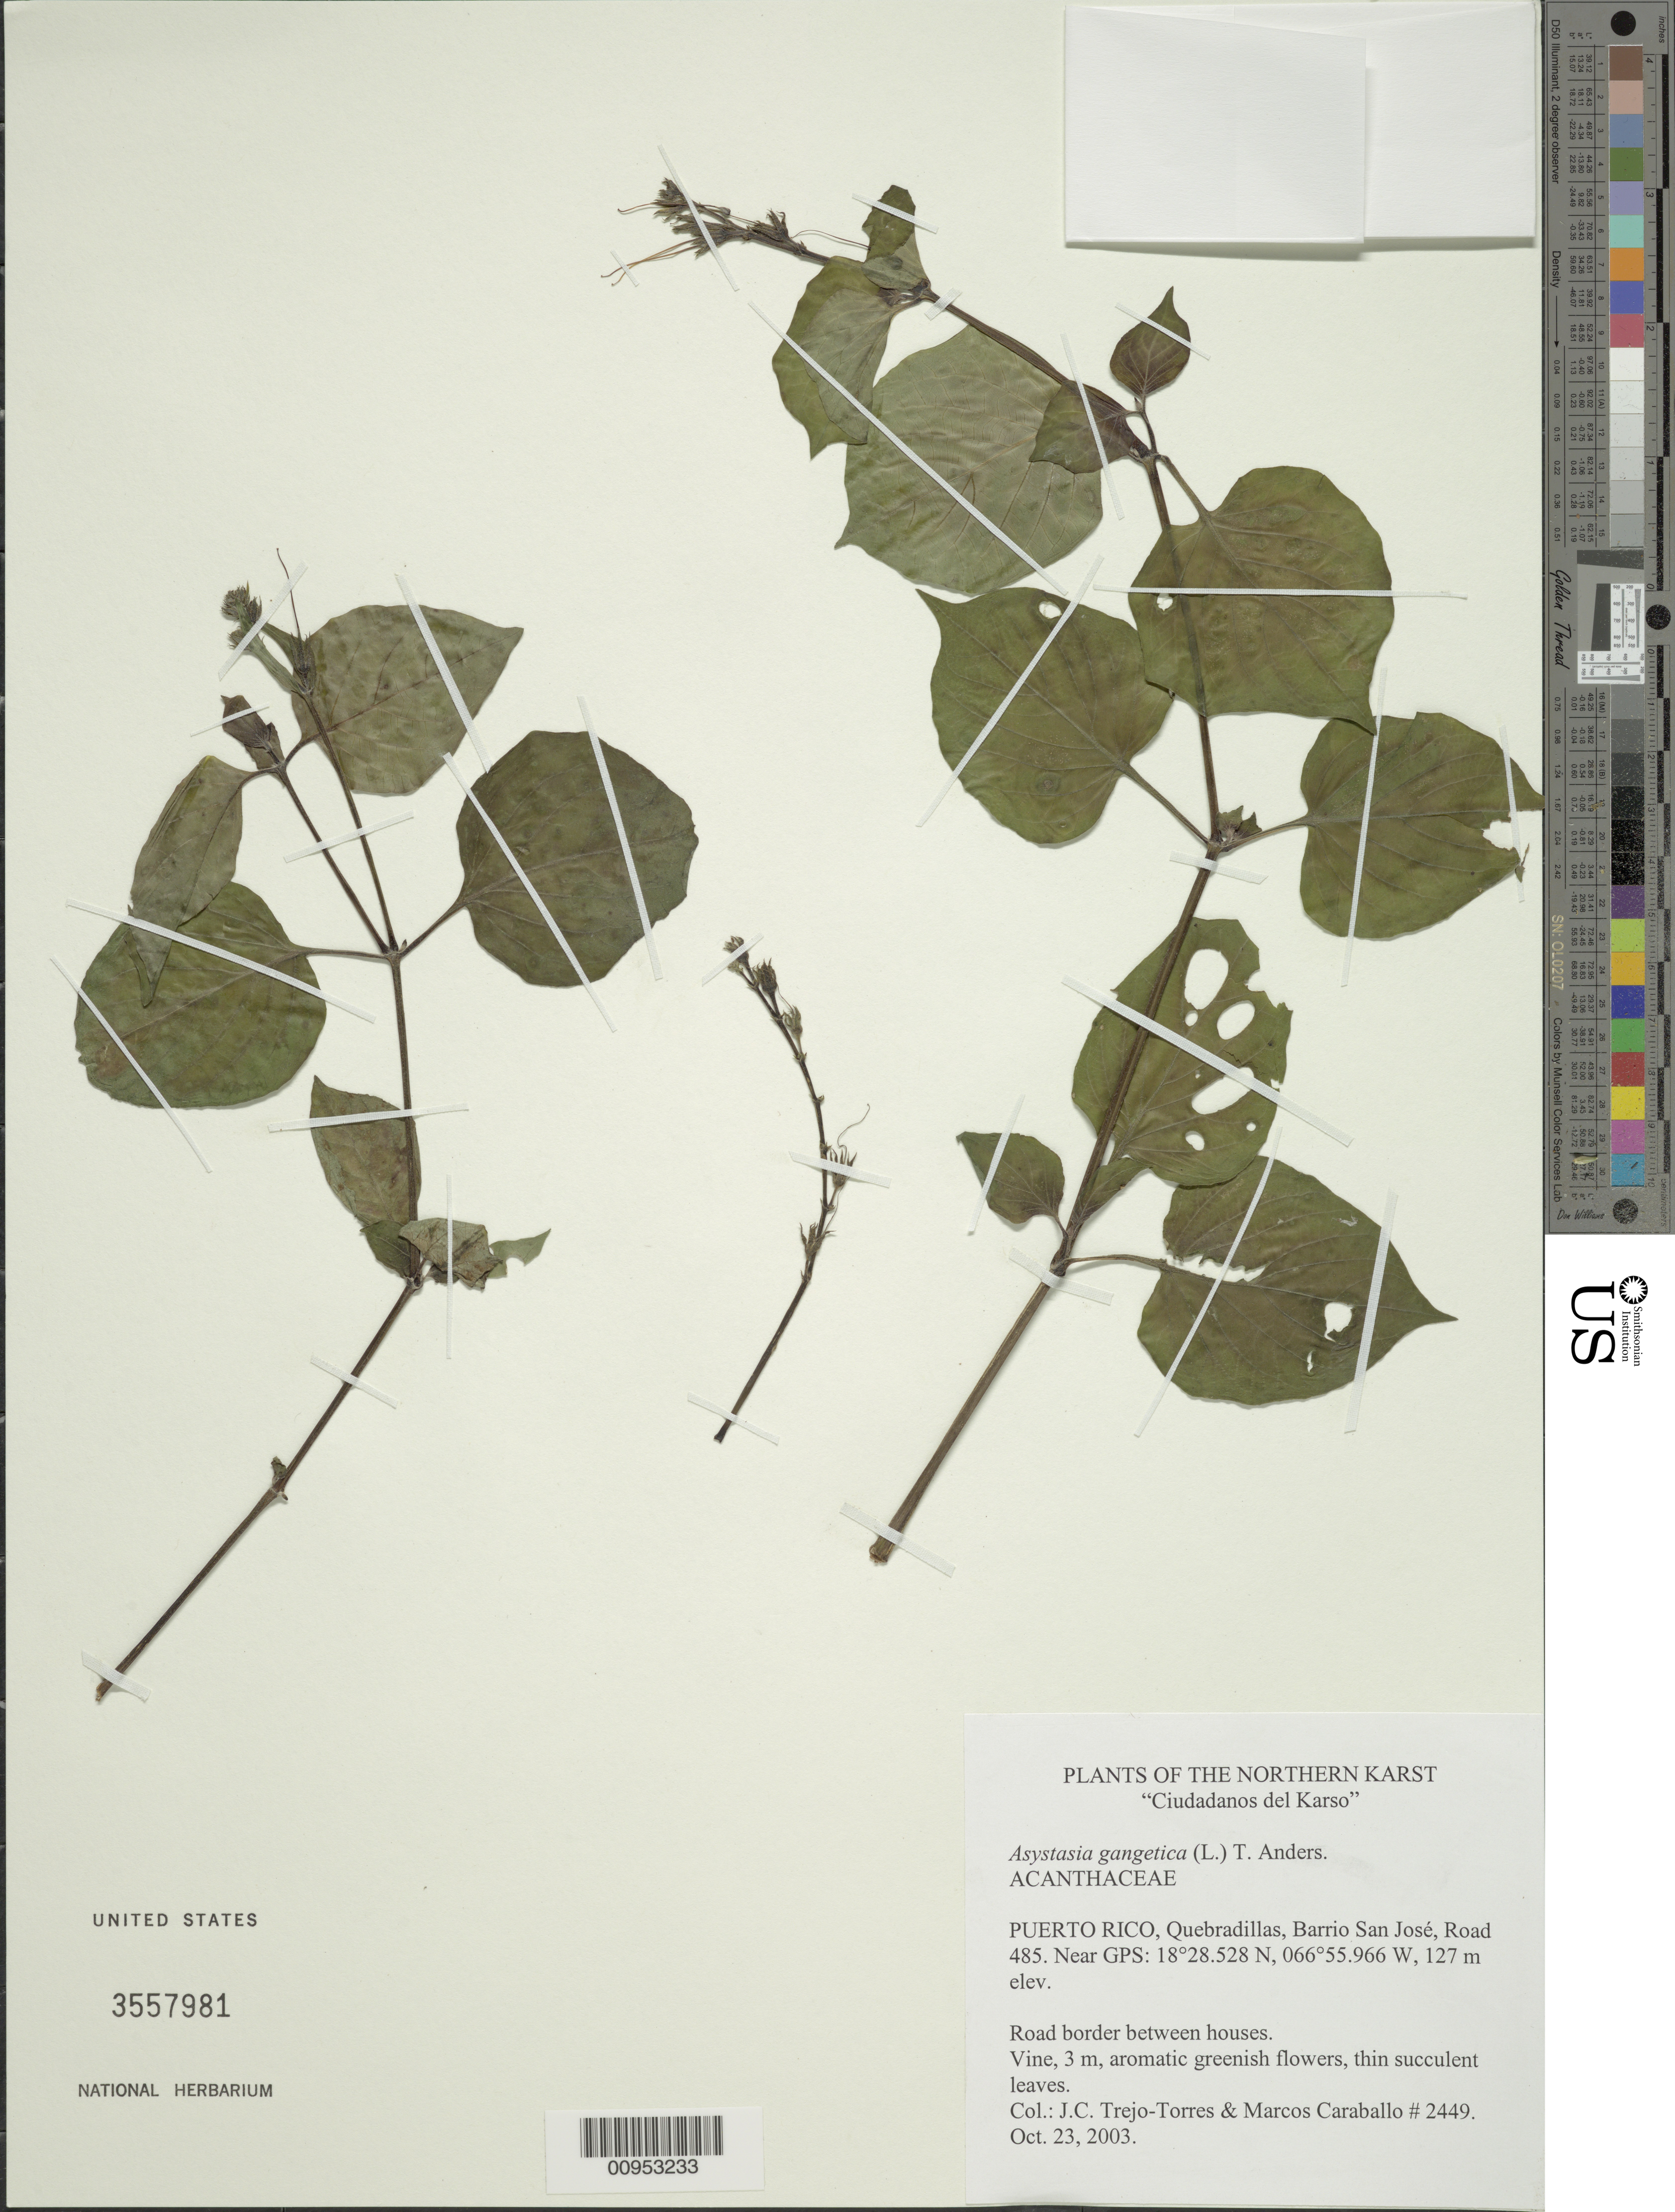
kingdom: Plantae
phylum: Tracheophyta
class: Magnoliopsida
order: Lamiales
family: Acanthaceae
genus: Asystasia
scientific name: Asystasia gangetica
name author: (L.) T. Anderson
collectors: J. C. Trejo-Torres & M. Caraballo-Ortiz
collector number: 2449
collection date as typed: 23 Oct 2003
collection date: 2003-10-23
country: Puerto Rico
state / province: Quebradillas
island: Puerto Rico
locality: Quebradillas, Bario San José, Road 485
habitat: Road border between houses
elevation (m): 127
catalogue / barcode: US 3557981